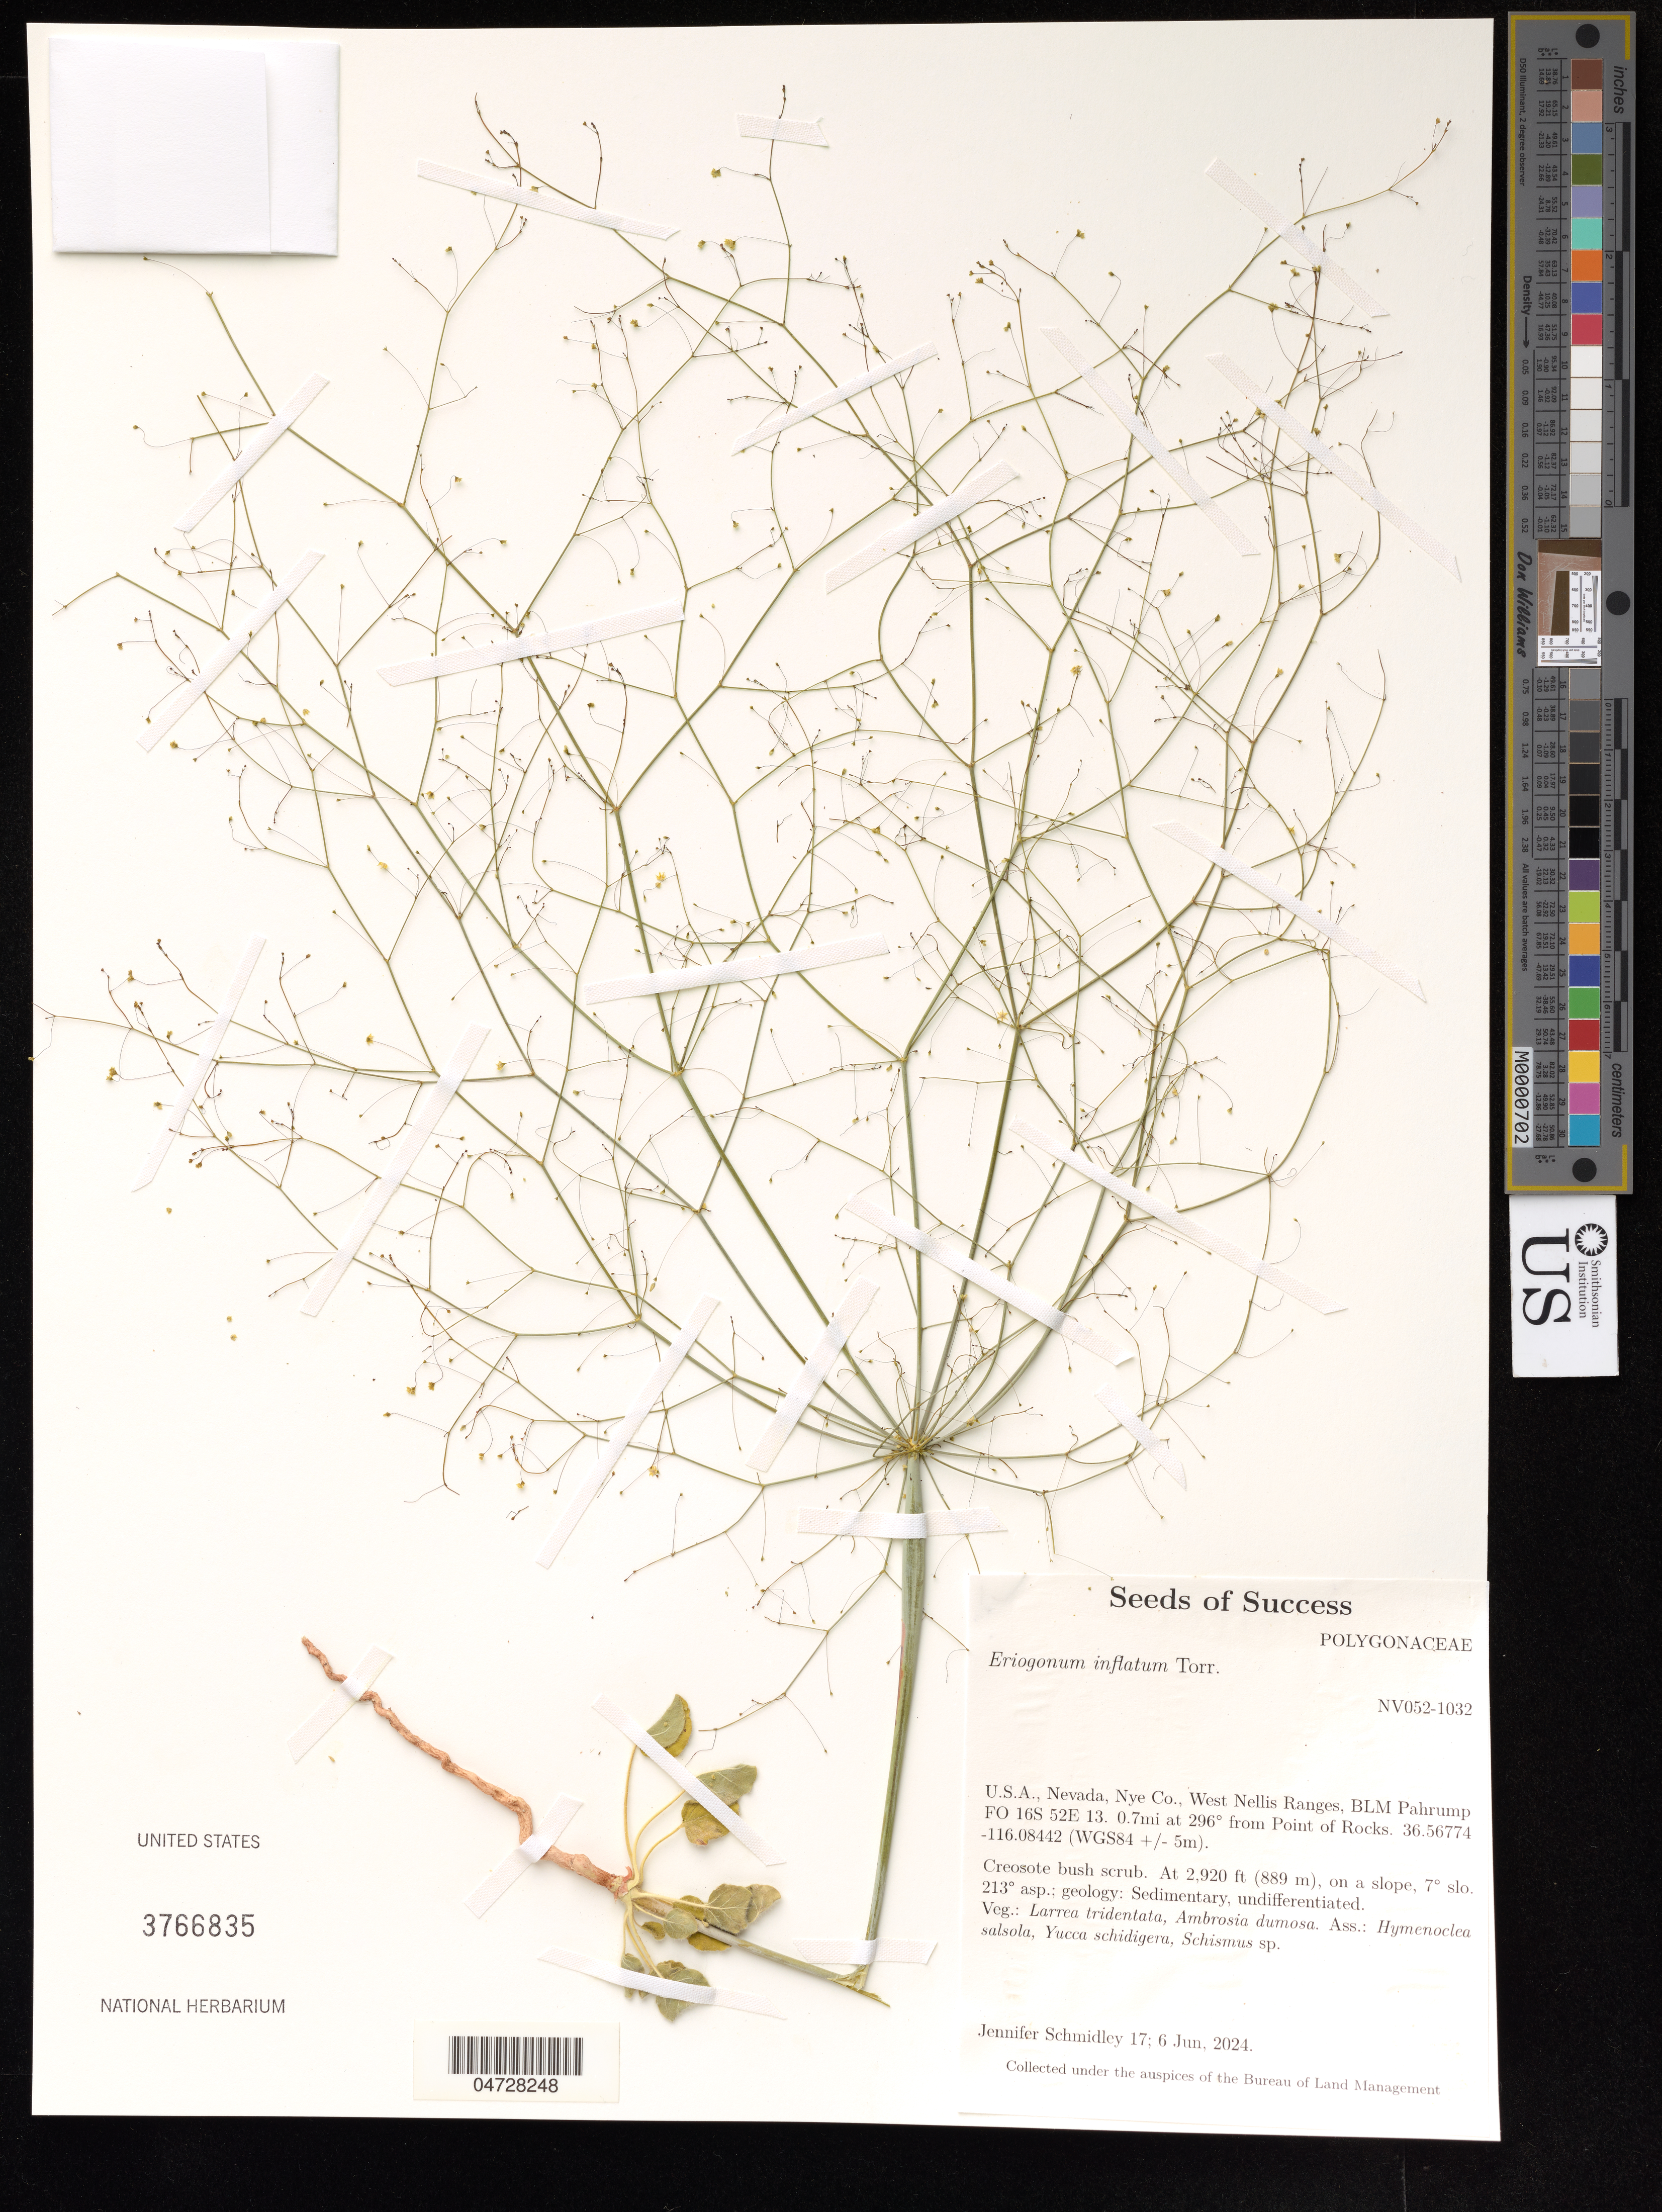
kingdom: Plantae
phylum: Tracheophyta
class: Magnoliopsida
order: Caryophyllales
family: Polygonaceae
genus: Eriogonum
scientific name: Eriogonum inflatum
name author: Torr. & Frém.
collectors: J. Schmidley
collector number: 17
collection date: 2024-06-06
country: United States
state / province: Nevada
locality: Nye Co., West Nellis Ranges, BLM Pahrump FO 16S 52E 13. 0.7mi at 296° from Point of Rocks.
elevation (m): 890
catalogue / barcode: US 3766835